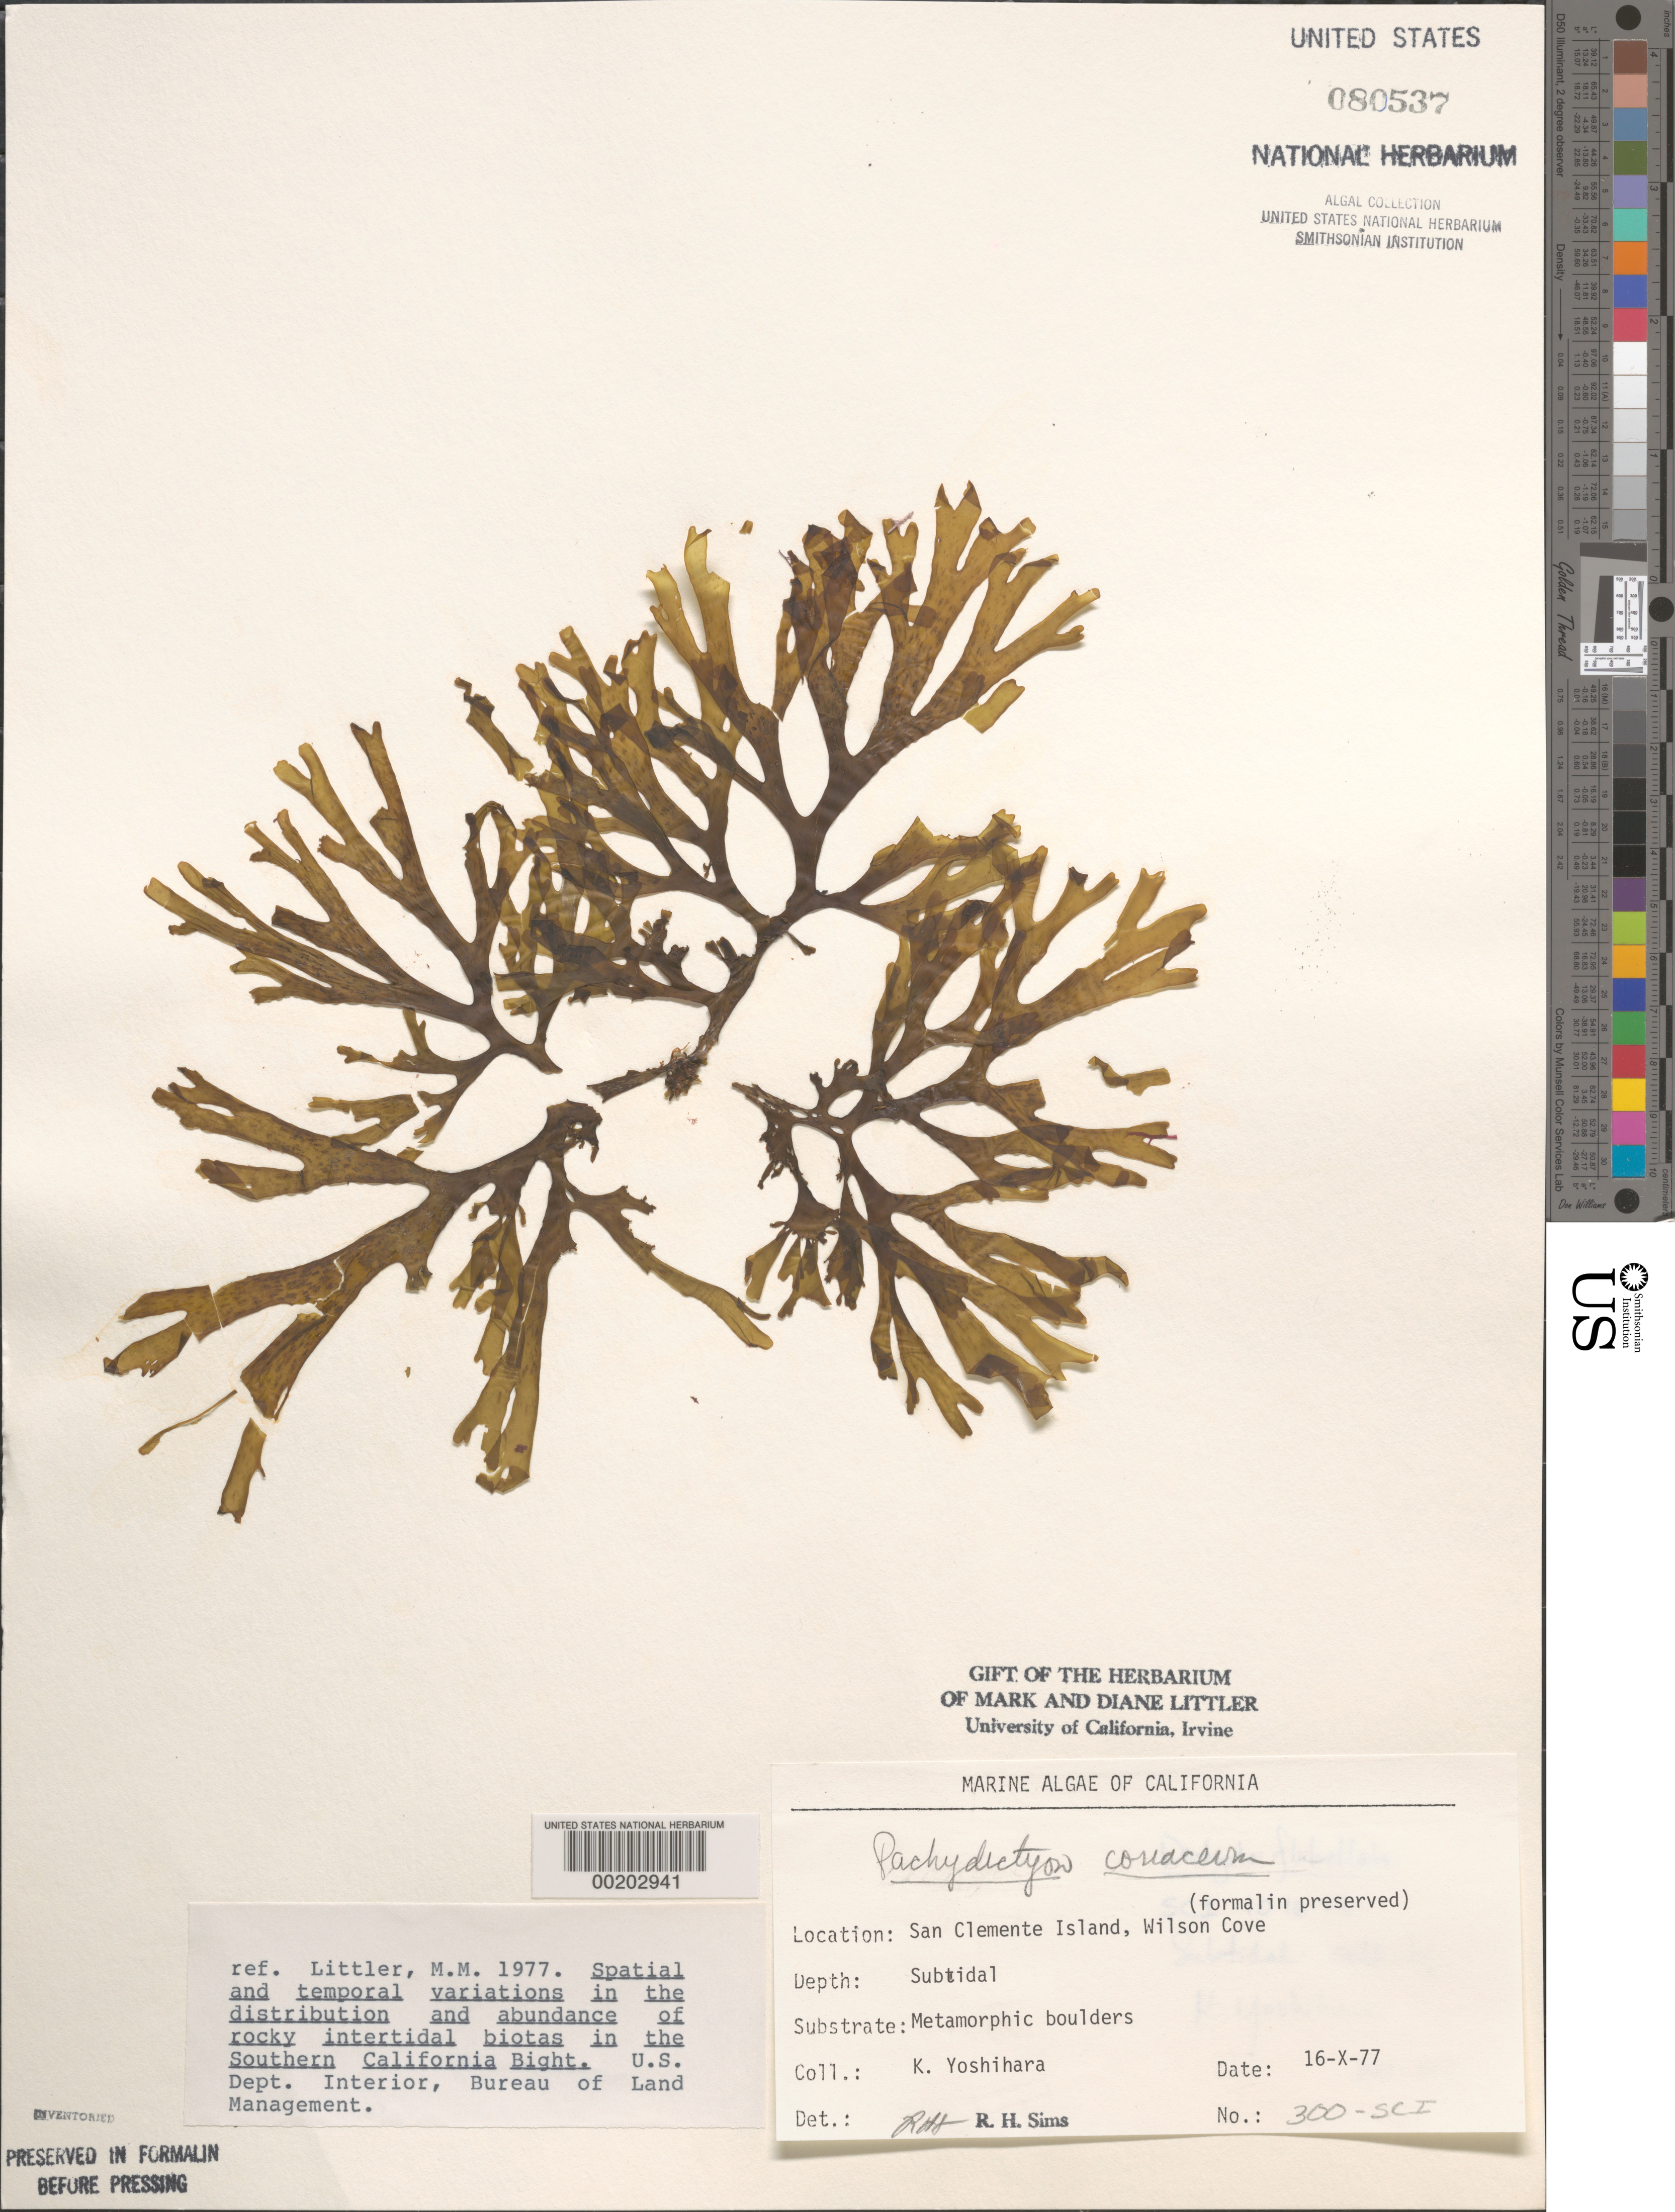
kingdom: Chromista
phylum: Ochrophyta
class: Phaeophyceae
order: Dictyotales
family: Dictyotaceae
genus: Pachydictyon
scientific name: Pachydictyon coriaceum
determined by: Sims, Robert H.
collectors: K. Yoshihara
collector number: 300-sci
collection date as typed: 16 Oct 1977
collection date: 1977-10-16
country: United States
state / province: California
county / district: Los Angeles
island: San Clemente Island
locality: Wilson Cove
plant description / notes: BLM-SOCALBIGHT Rocky Intertidal Survey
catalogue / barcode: US 80537